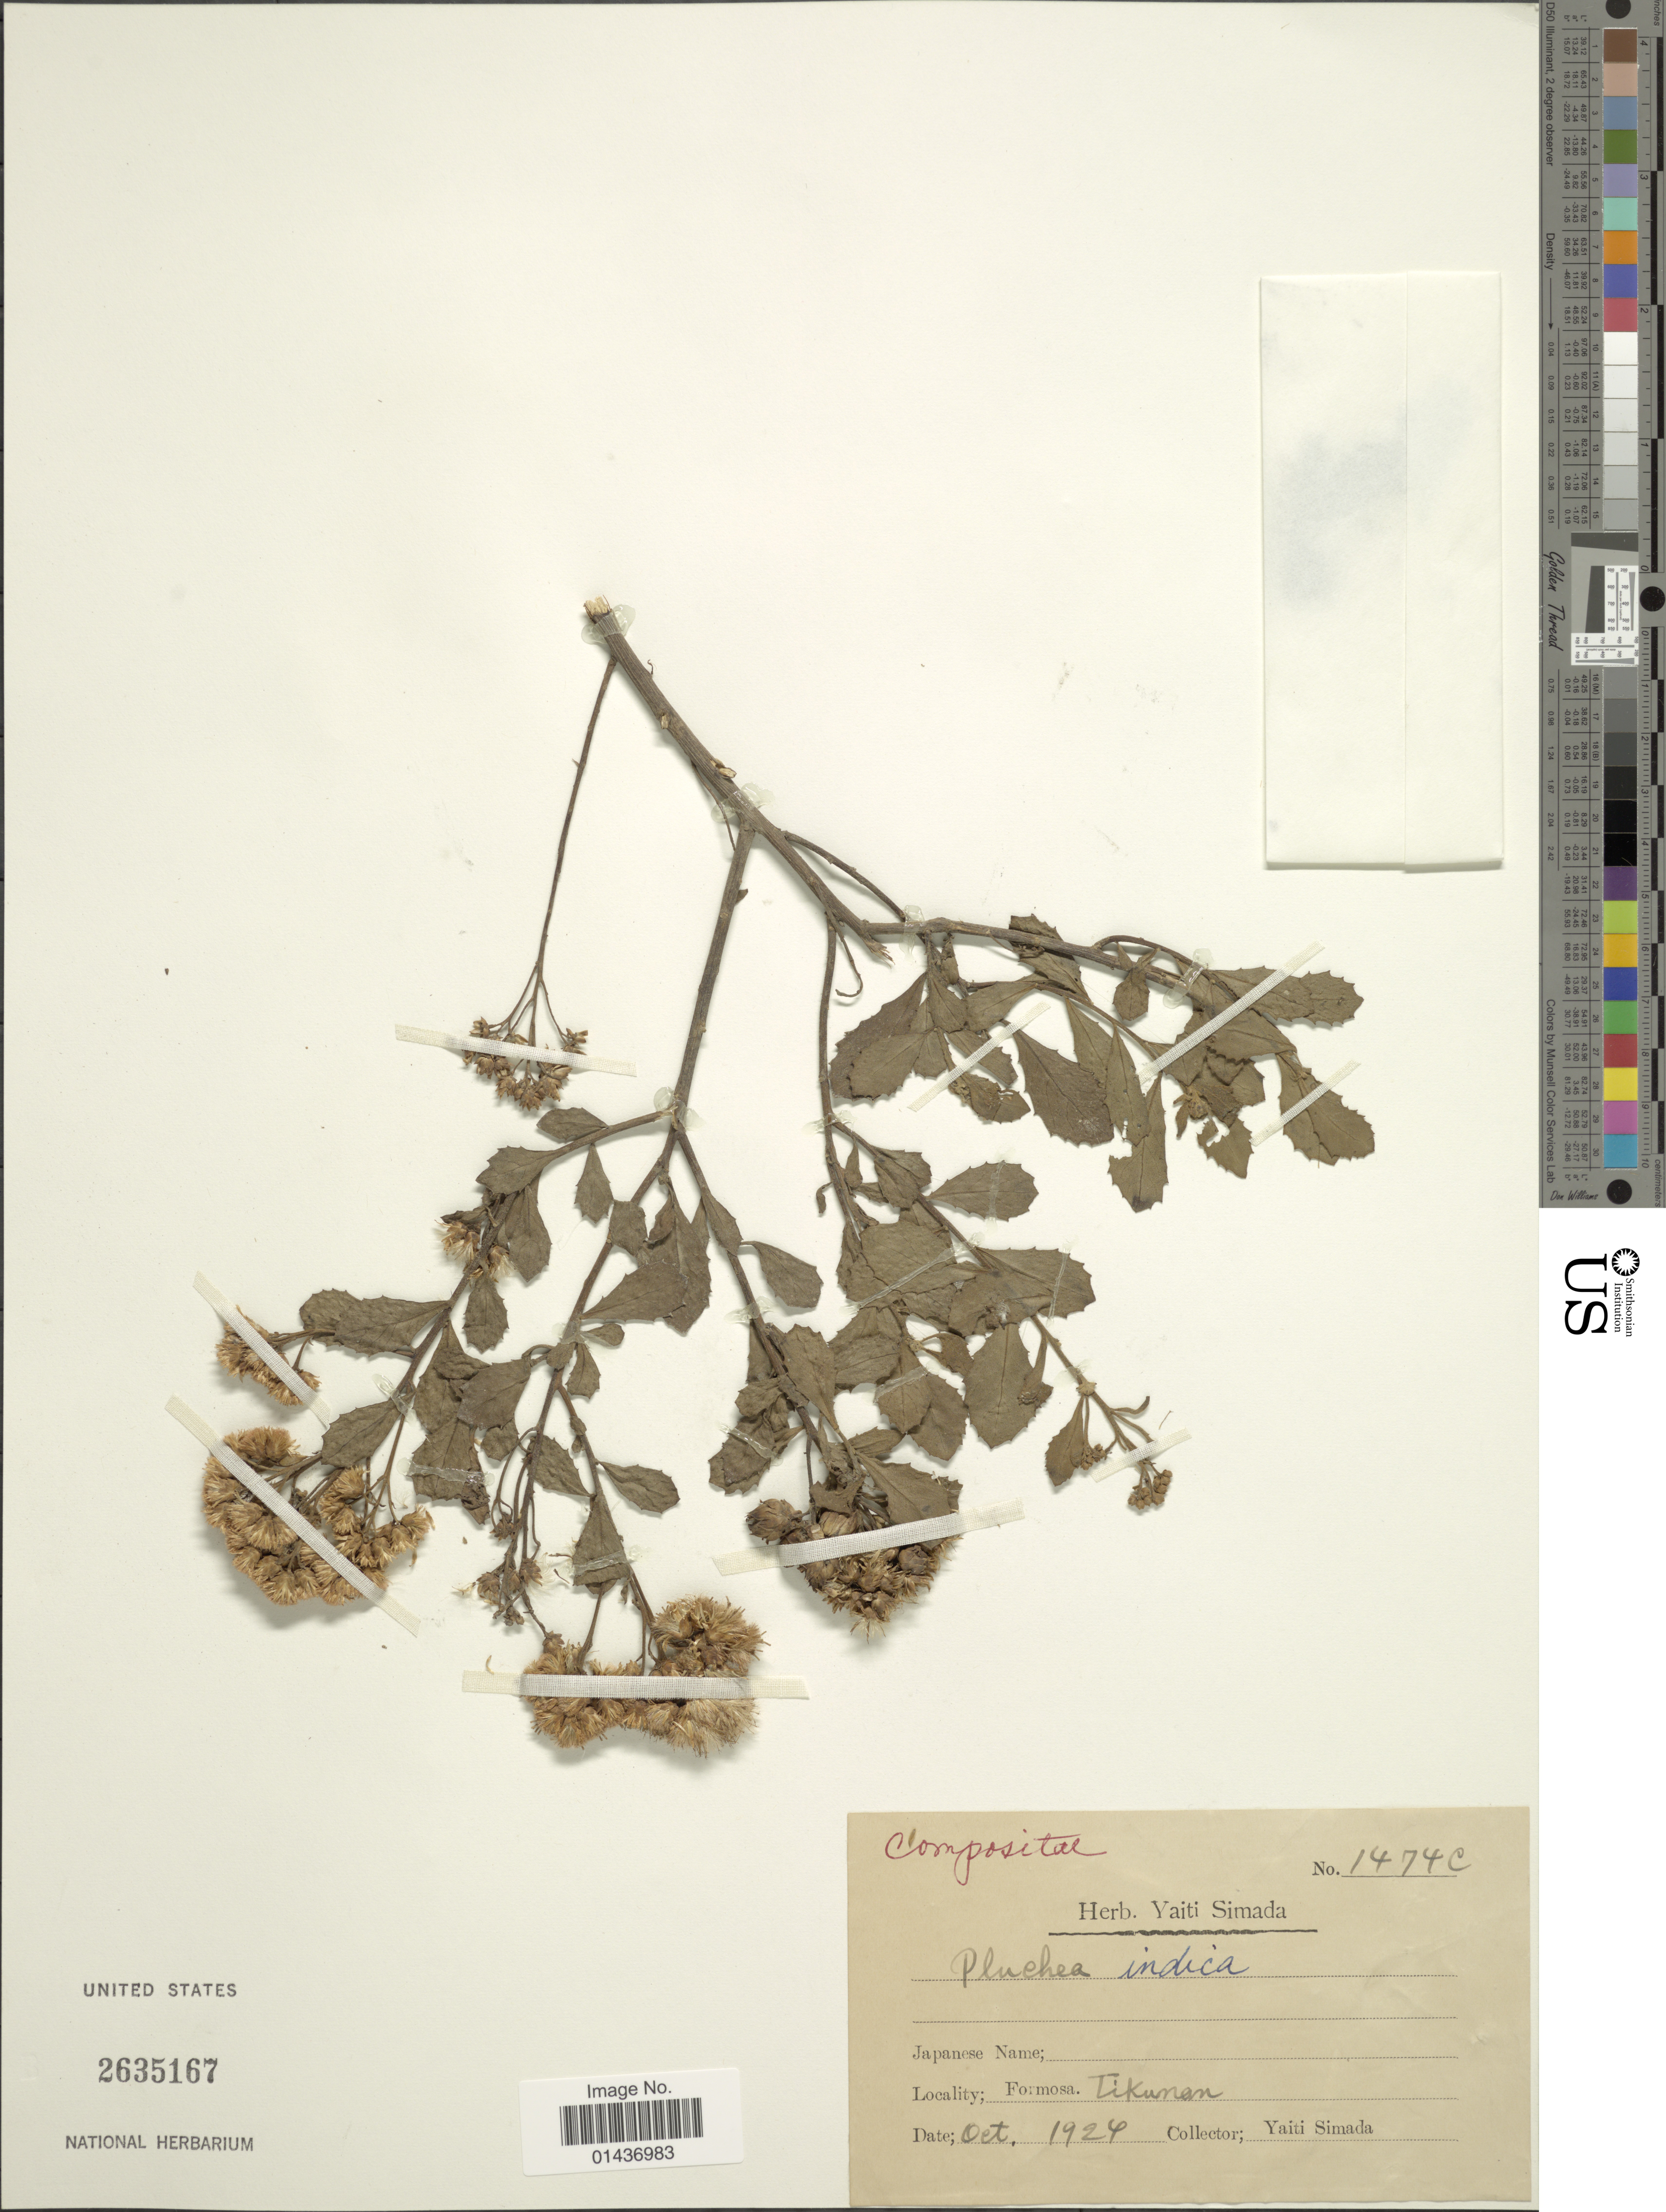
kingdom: Plantae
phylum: Tracheophyta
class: Magnoliopsida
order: Asterales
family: Asteraceae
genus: Pluchea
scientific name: Pluchea indica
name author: (L.) Less.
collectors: Y. Simada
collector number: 1474C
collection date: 1924-10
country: Taiwan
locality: Formosa, Tikunan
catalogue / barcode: US 2635167